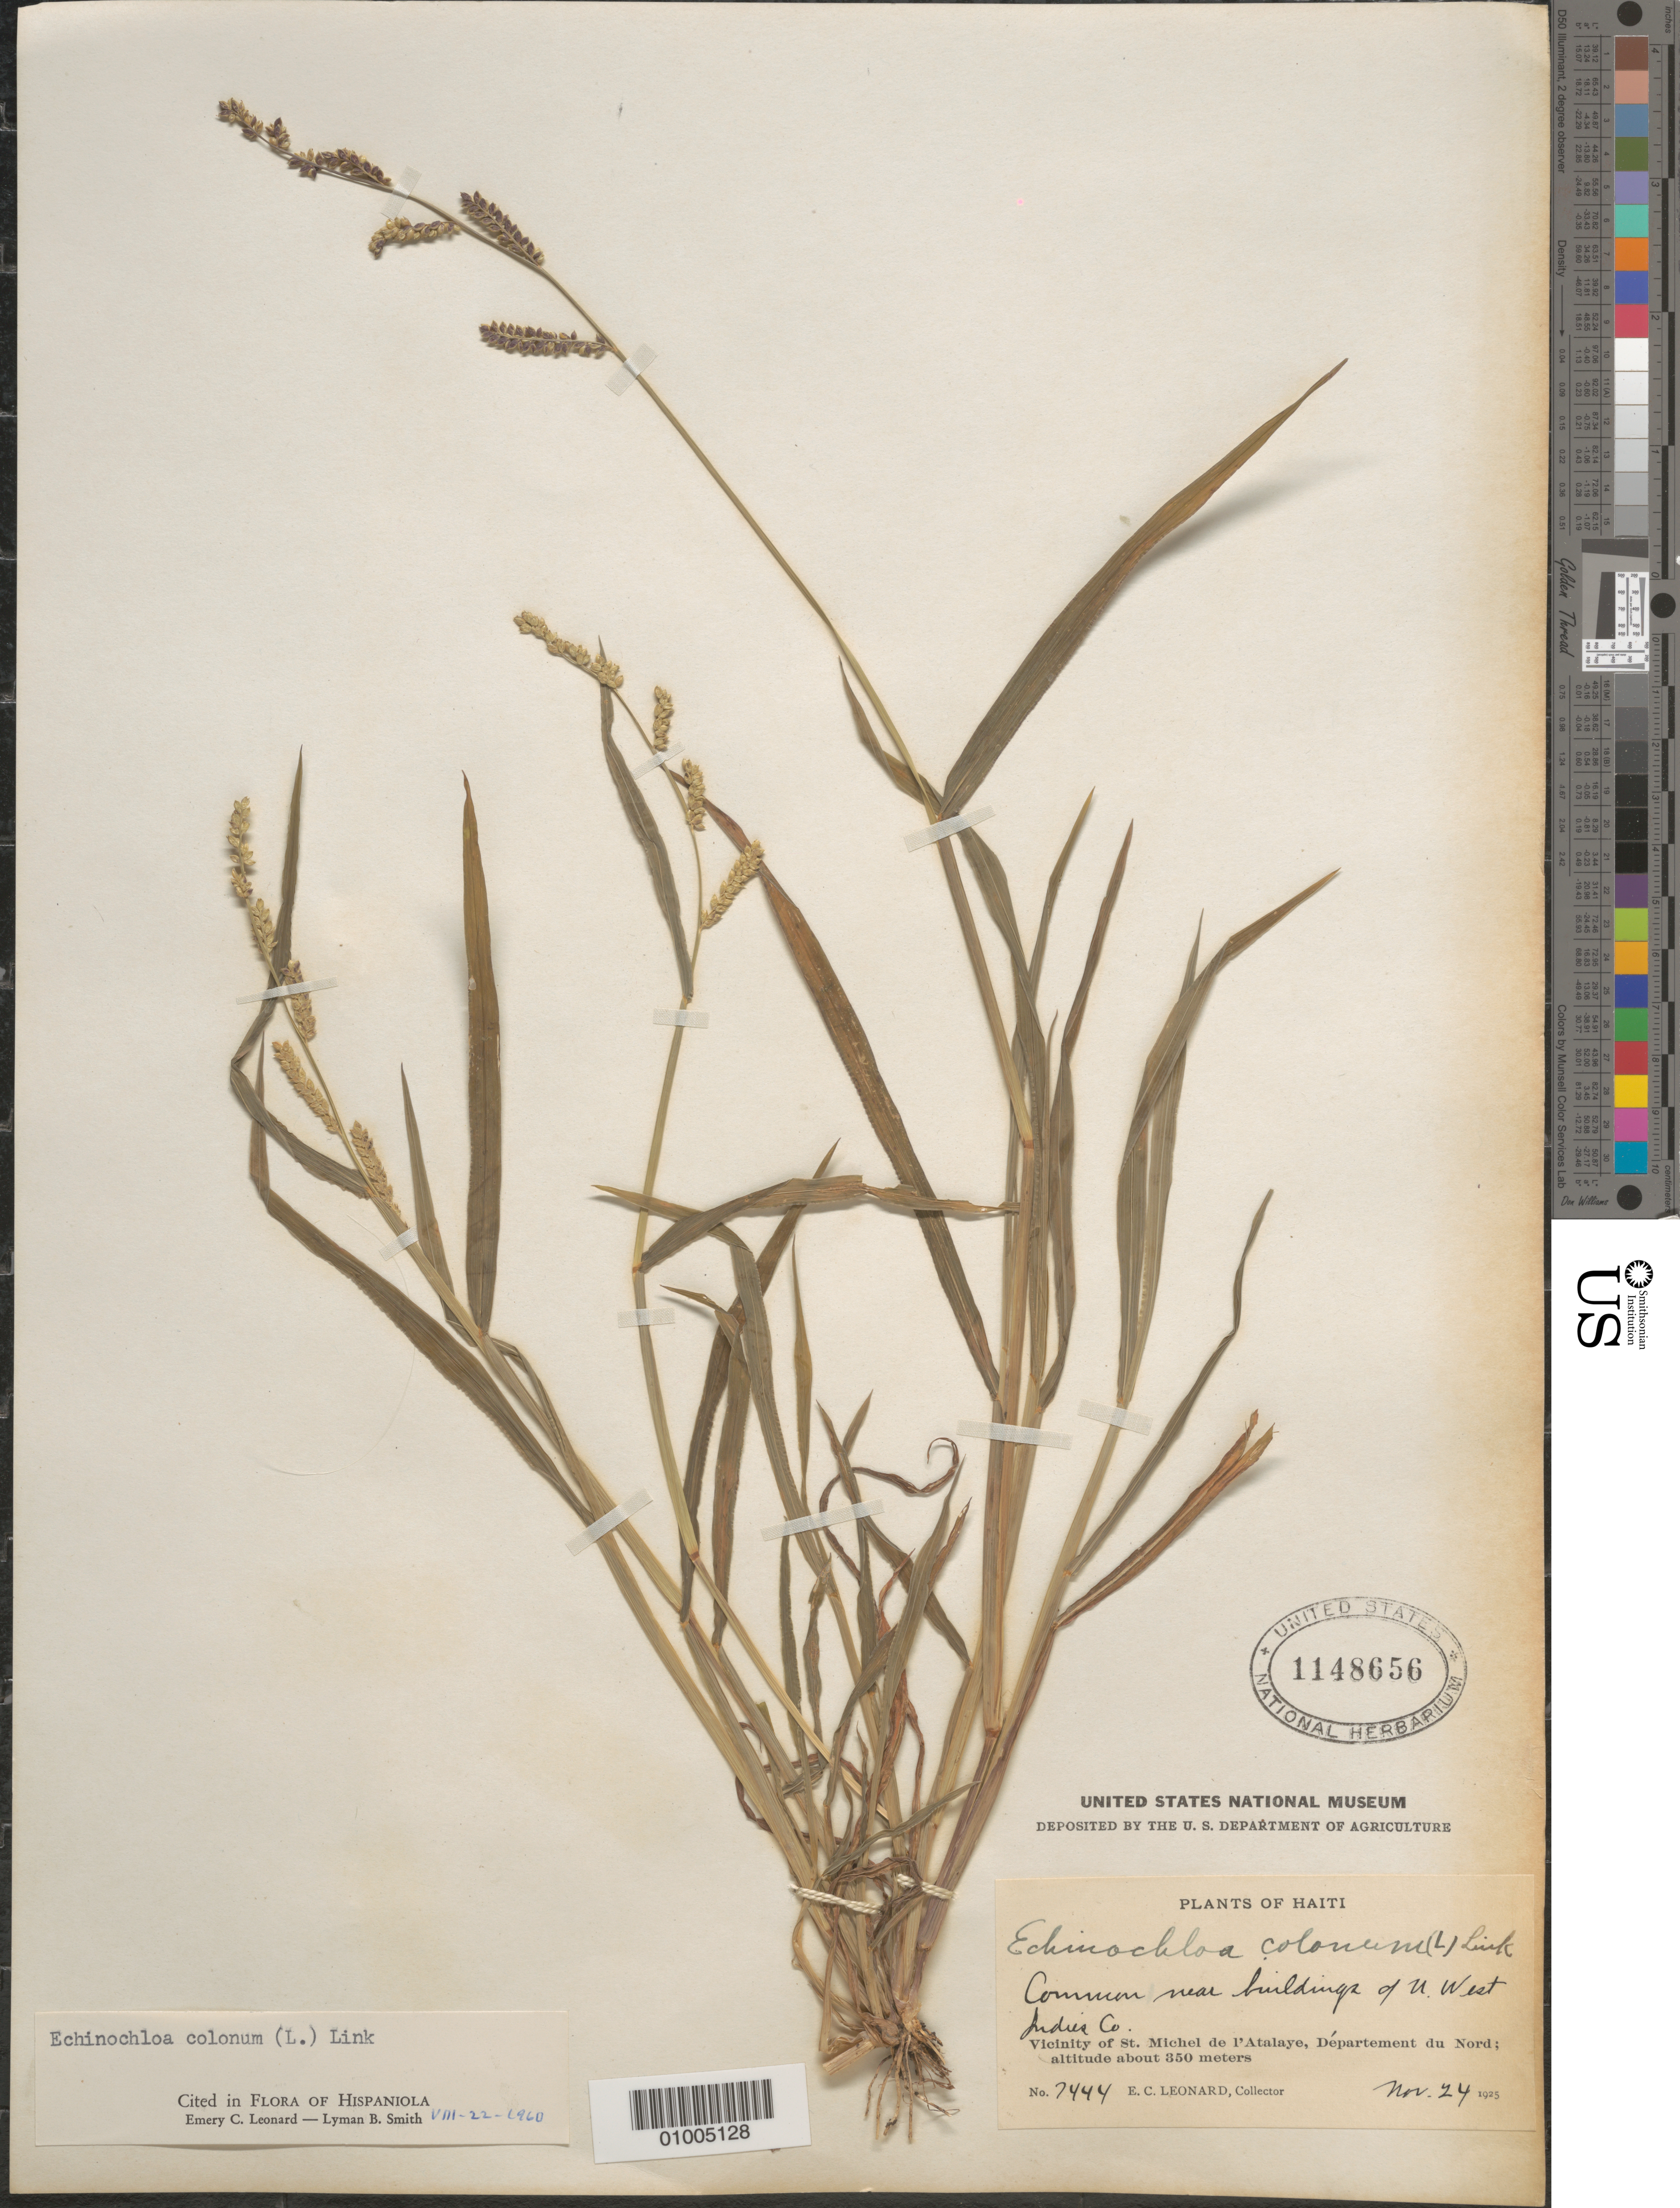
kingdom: Plantae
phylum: Tracheophyta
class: Liliopsida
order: Poales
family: Poaceae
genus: Echinochloa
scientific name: Echinochloa colona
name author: (L.) Link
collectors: E. C. Leonard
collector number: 7444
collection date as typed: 24 Nov 1925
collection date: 1925-11-24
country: Haiti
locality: Vicinity of St. Michel de I'Atalaye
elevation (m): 350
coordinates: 0 N, 0 E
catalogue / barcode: US 1148656